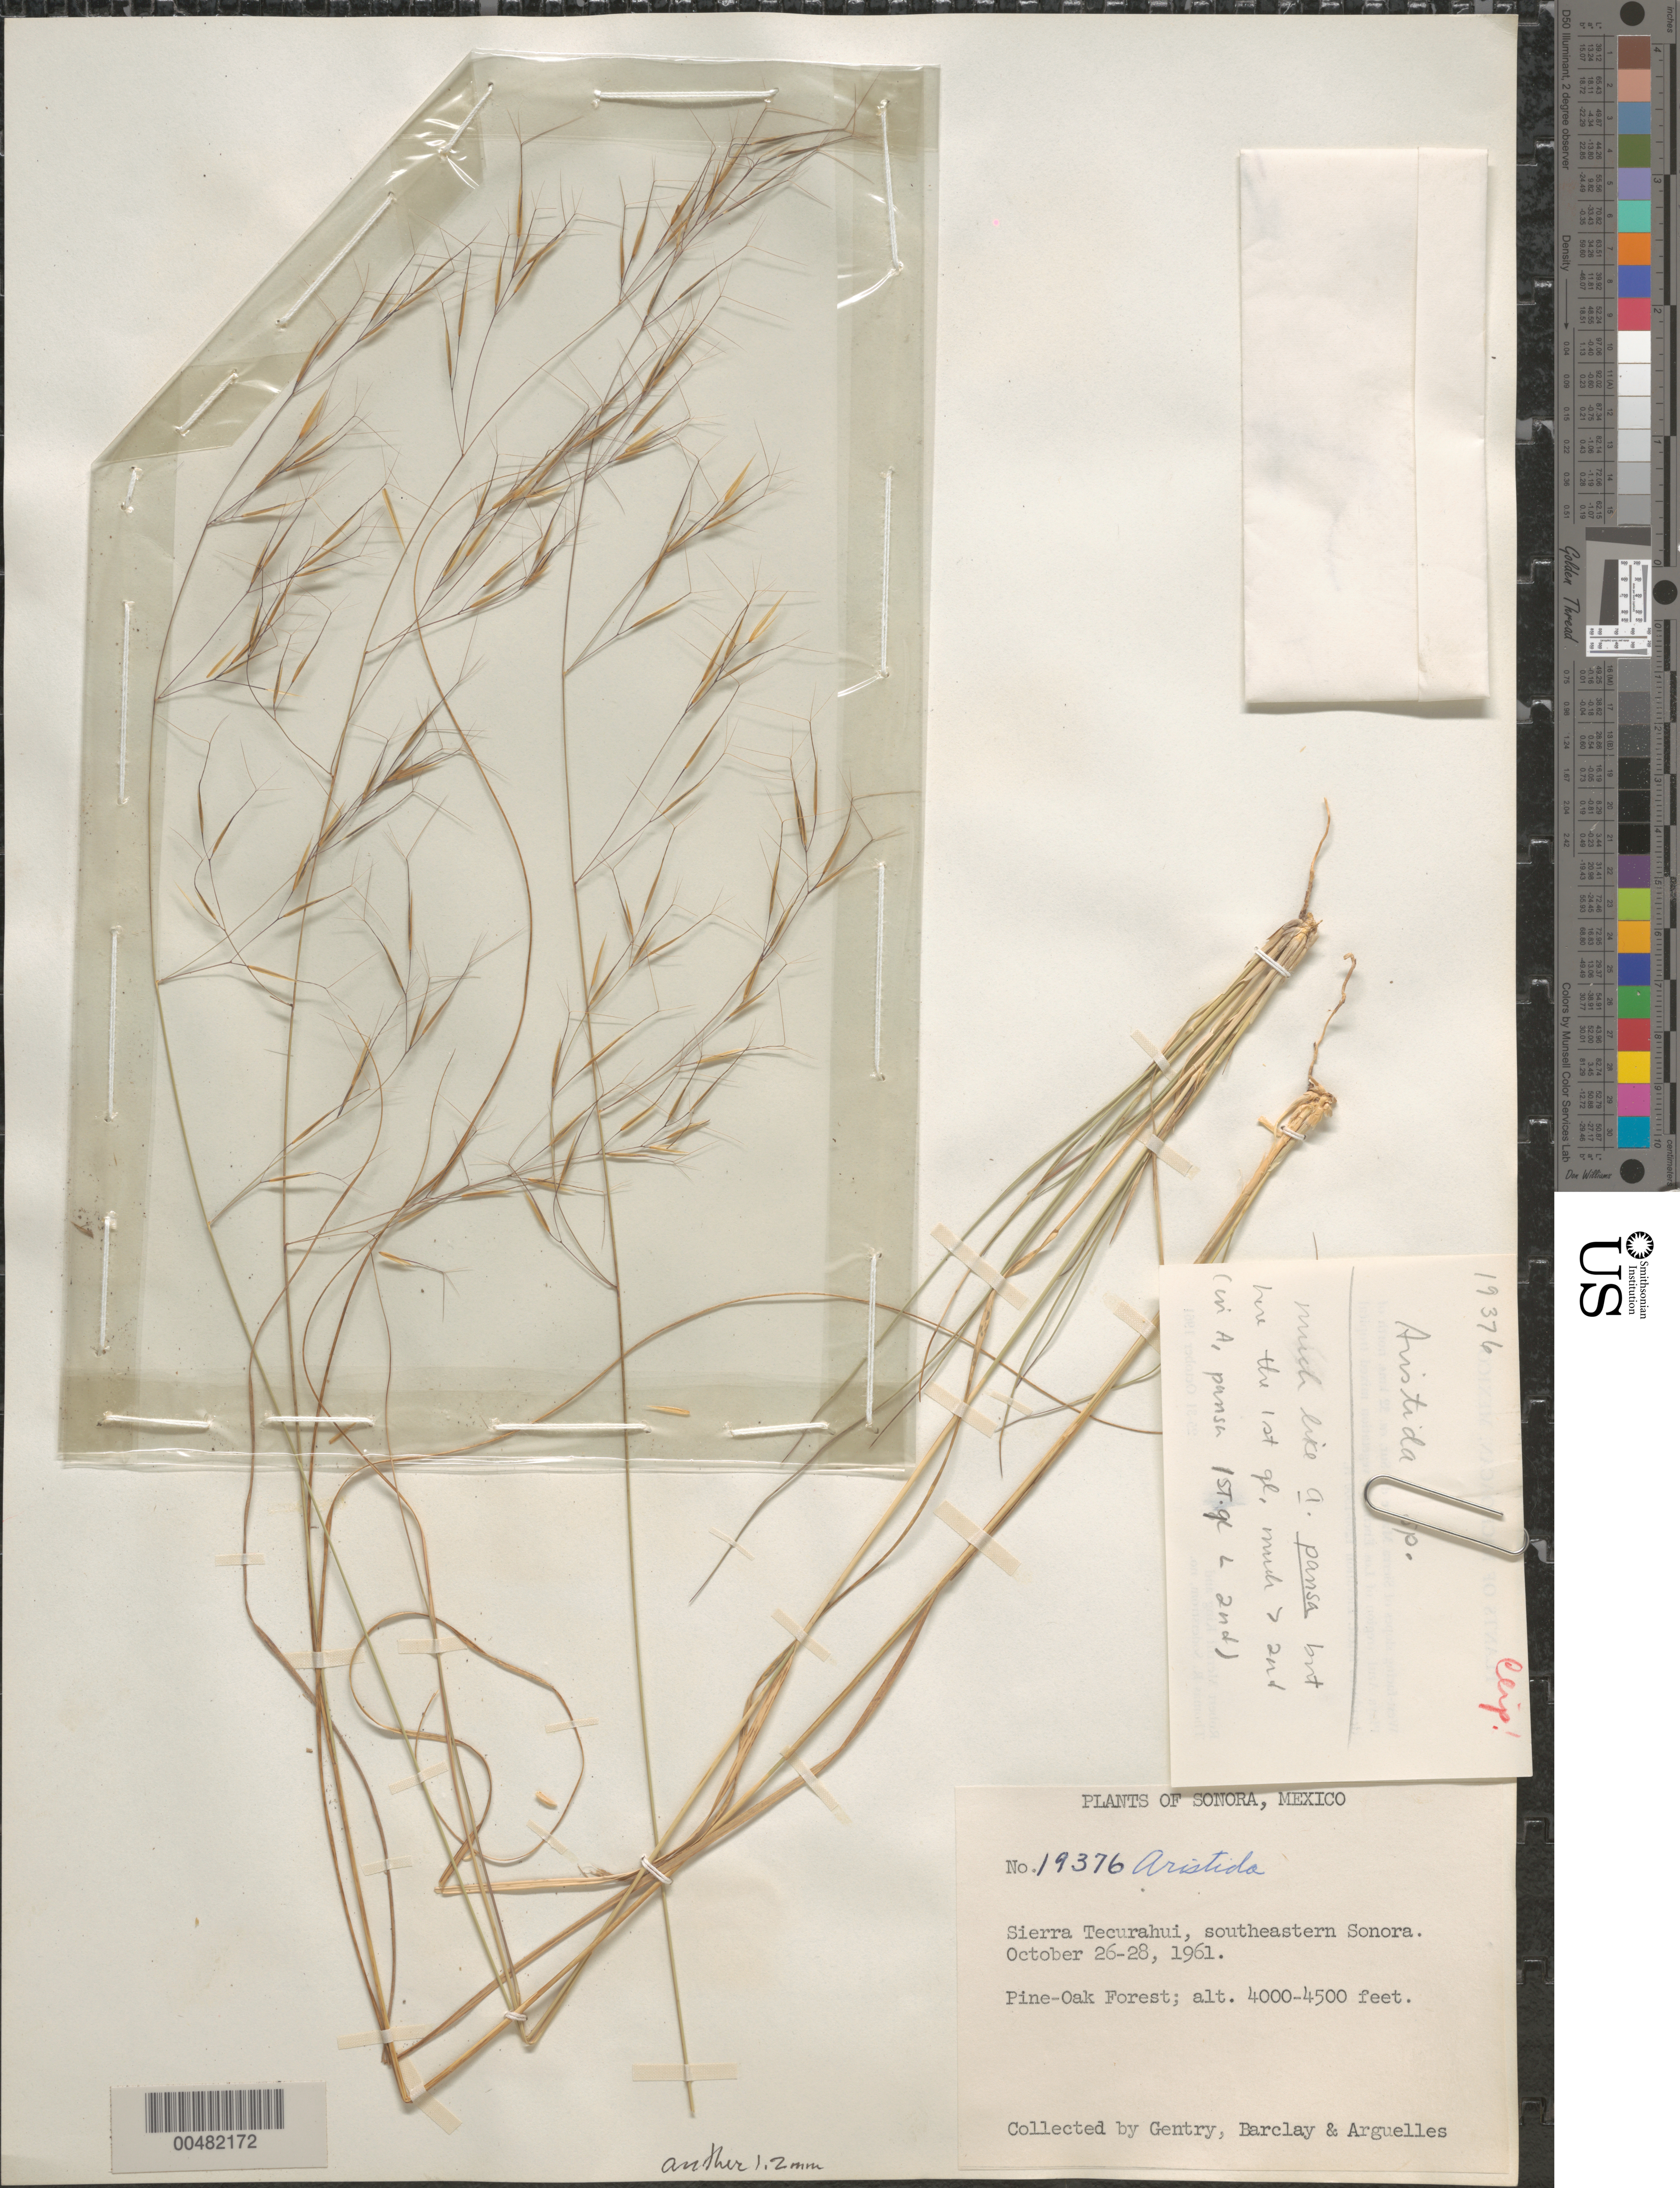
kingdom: Plantae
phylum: Tracheophyta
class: Liliopsida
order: Poales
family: Poaceae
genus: Aristida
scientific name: Aristida sp.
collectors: Gentry, --, A. S. Barclay & J. Arguelles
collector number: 19376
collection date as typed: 26 Oct 1961 to 28 Oct 1961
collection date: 1961-10-26/1961-10-28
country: Mexico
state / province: Sonora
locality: Sierra Tecurahui, SE Sonora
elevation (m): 1219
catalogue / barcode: US 2379019